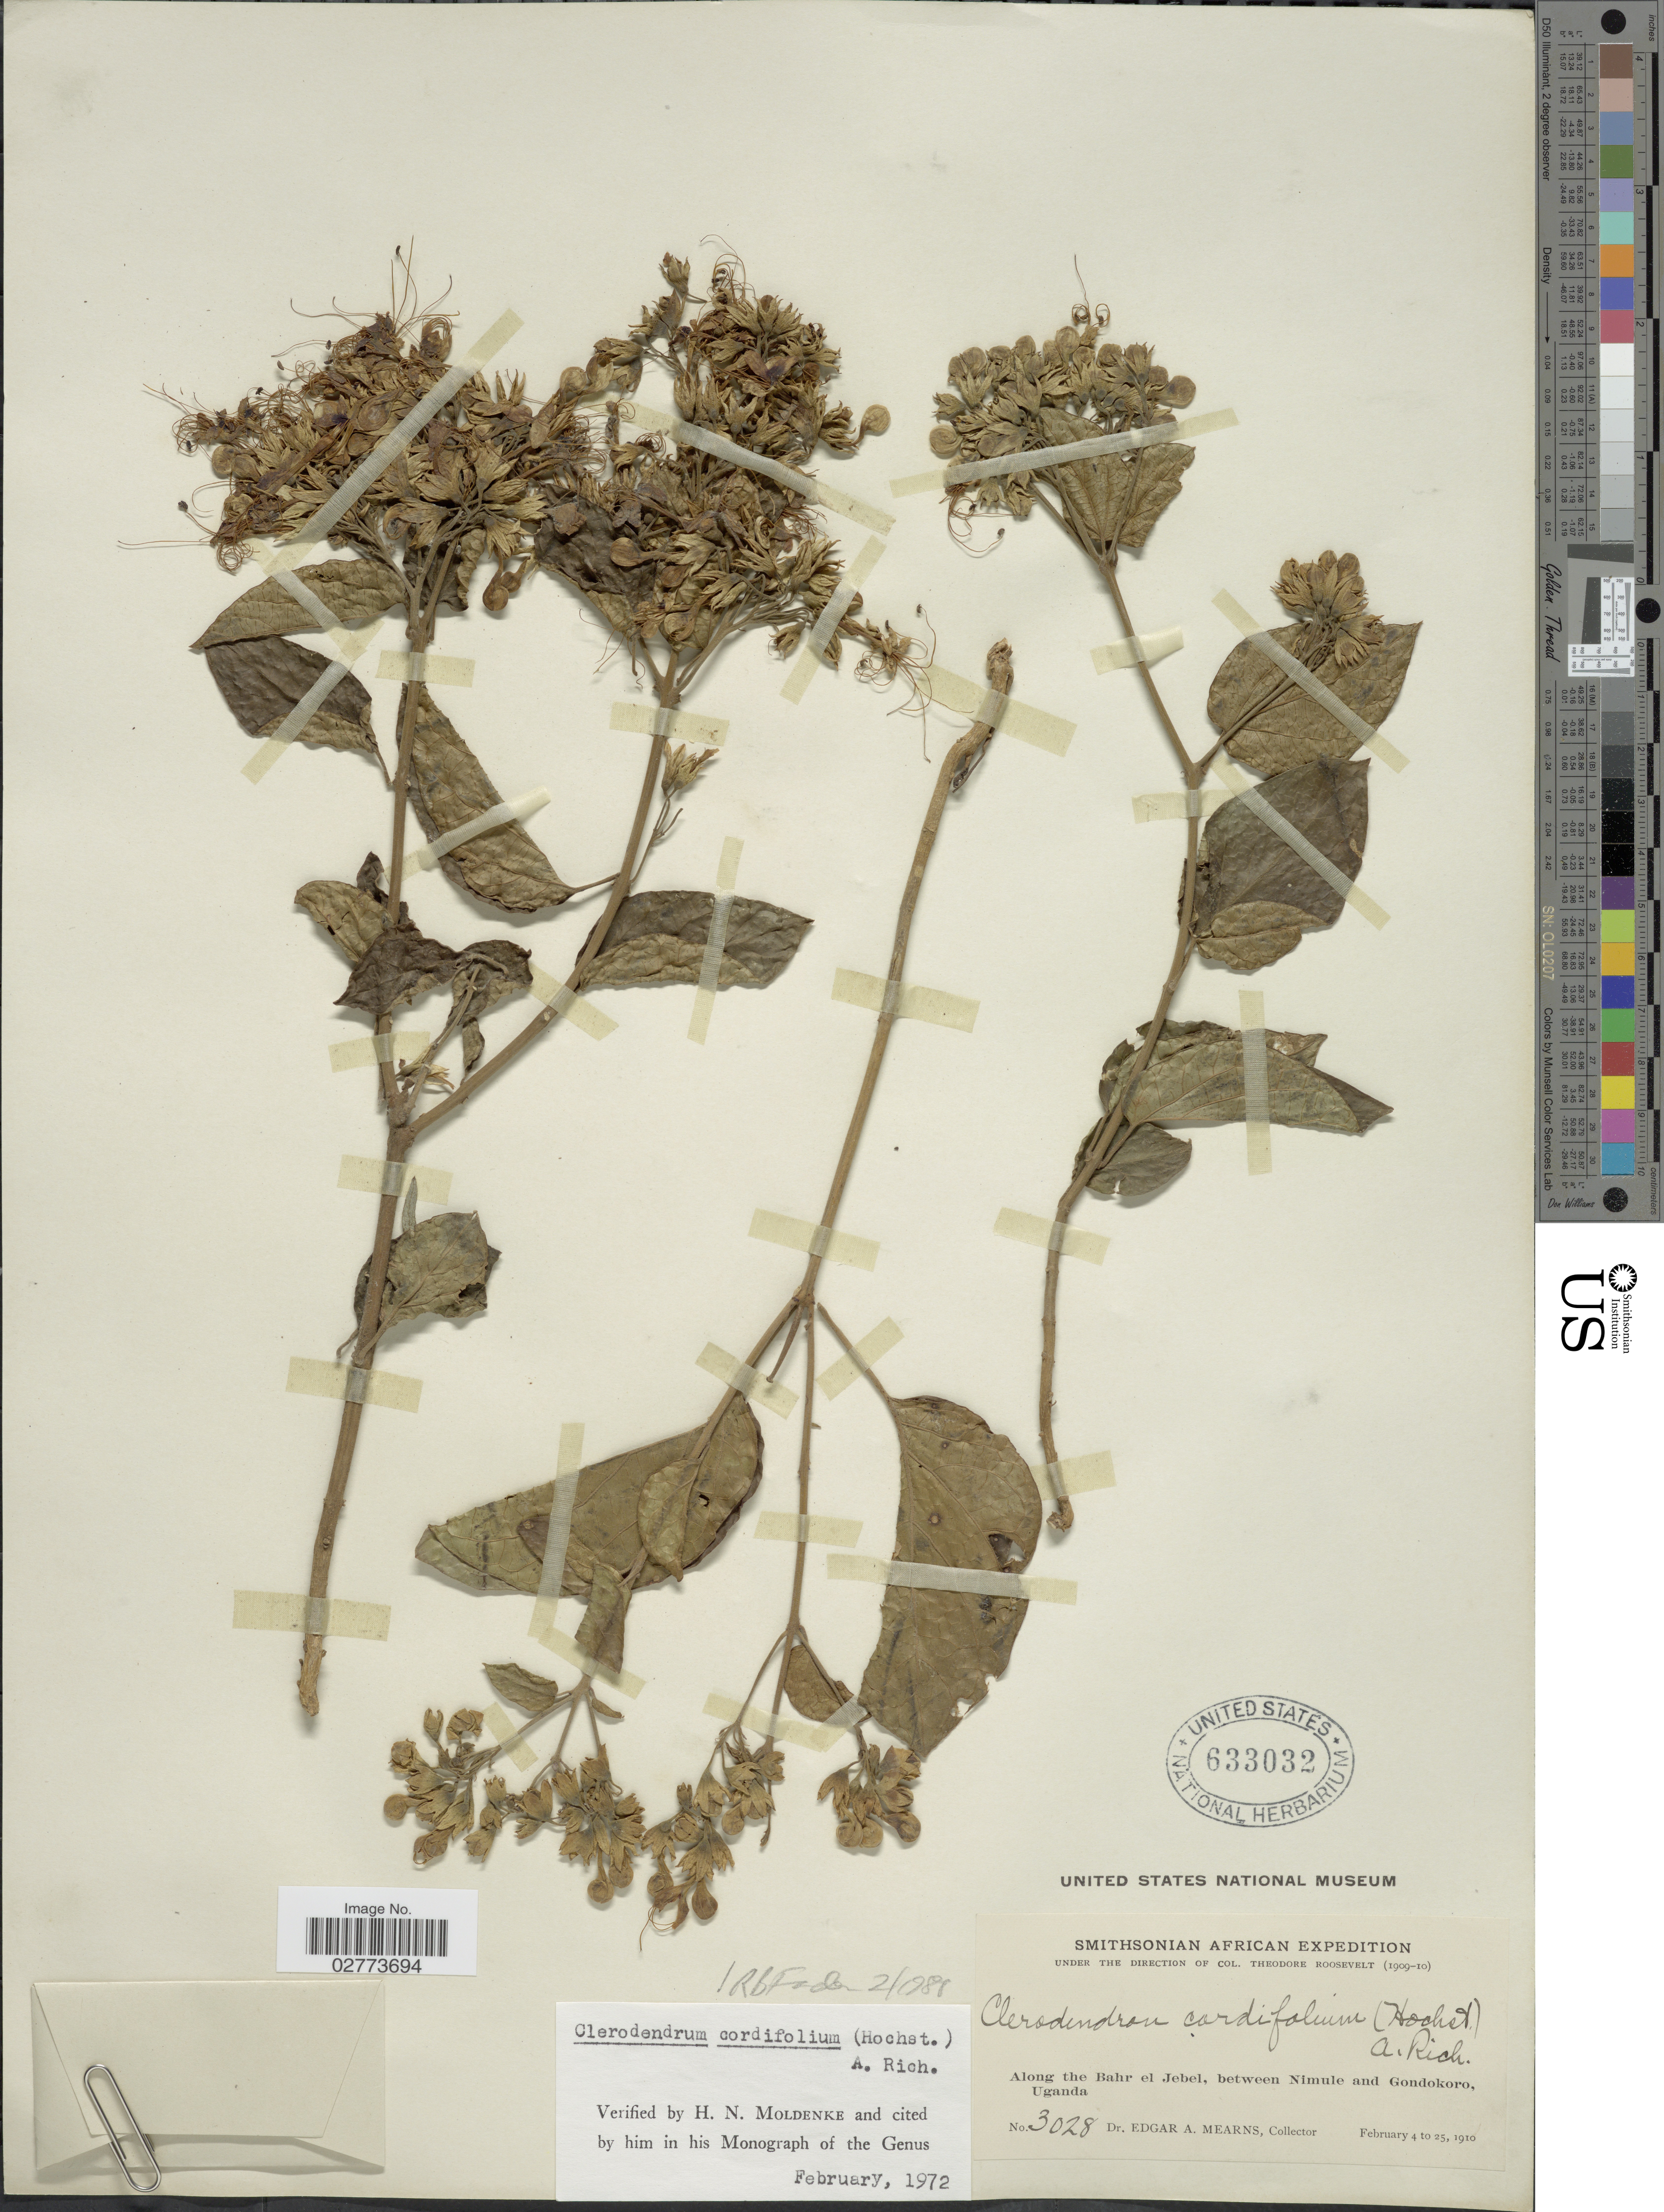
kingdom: Plantae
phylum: Tracheophyta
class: Magnoliopsida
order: Lamiales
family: Lamiaceae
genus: Clerodendrum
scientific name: Clerodendrum cordifolium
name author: (Hochst.) A. Rich.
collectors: E. A. Mearns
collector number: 3028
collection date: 1910-02-04/1910-02-25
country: Uganda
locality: Along the Bahr el Jebel, between Nimule and Gondokoro.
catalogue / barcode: US 633032